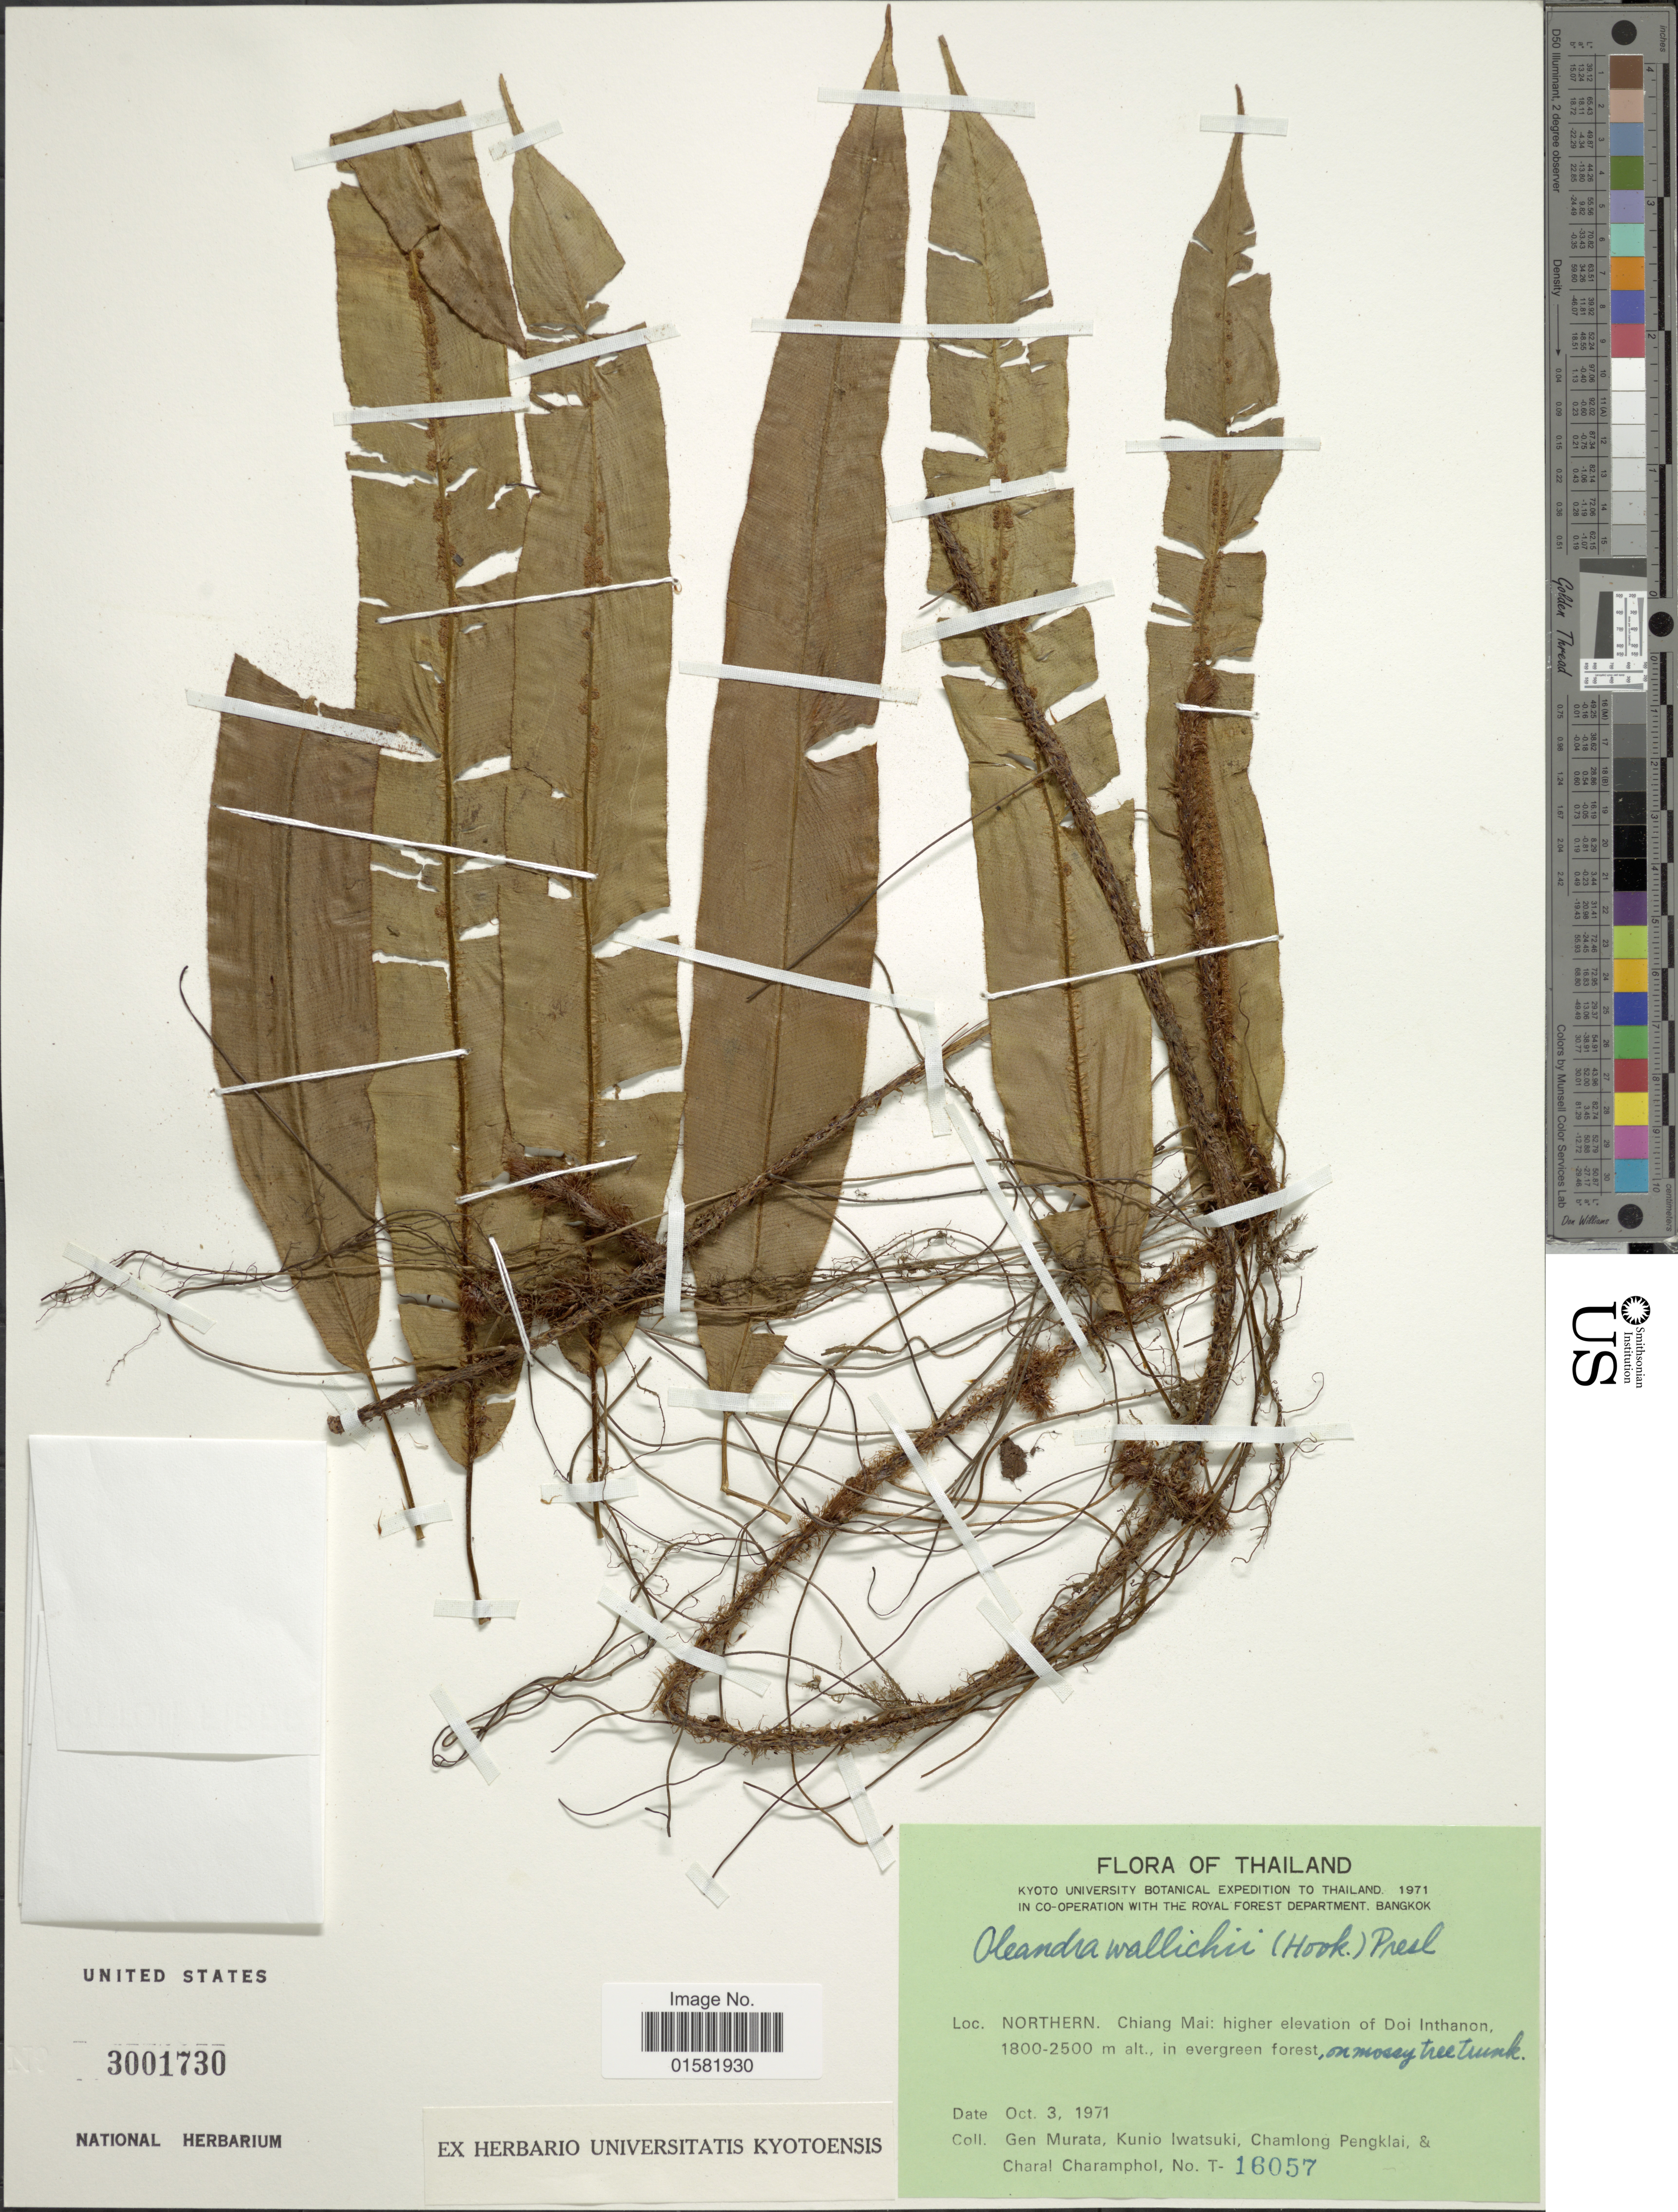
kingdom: Plantae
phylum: Tracheophyta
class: Polypodiopsida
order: Polypodiales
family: Oleandraceae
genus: Oleandra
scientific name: Oleandra wallichii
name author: (Hook.) C. Presl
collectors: G. Murata, K. Iwatsuki, C. Pengklai & C. Charamphol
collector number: T16057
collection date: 1971-10-03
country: Thailand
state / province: Chiang Rai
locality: Thailand, Northern. Chiang Mai: higher elevation of Doi Inthanon.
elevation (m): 1800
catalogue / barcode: US 3001730